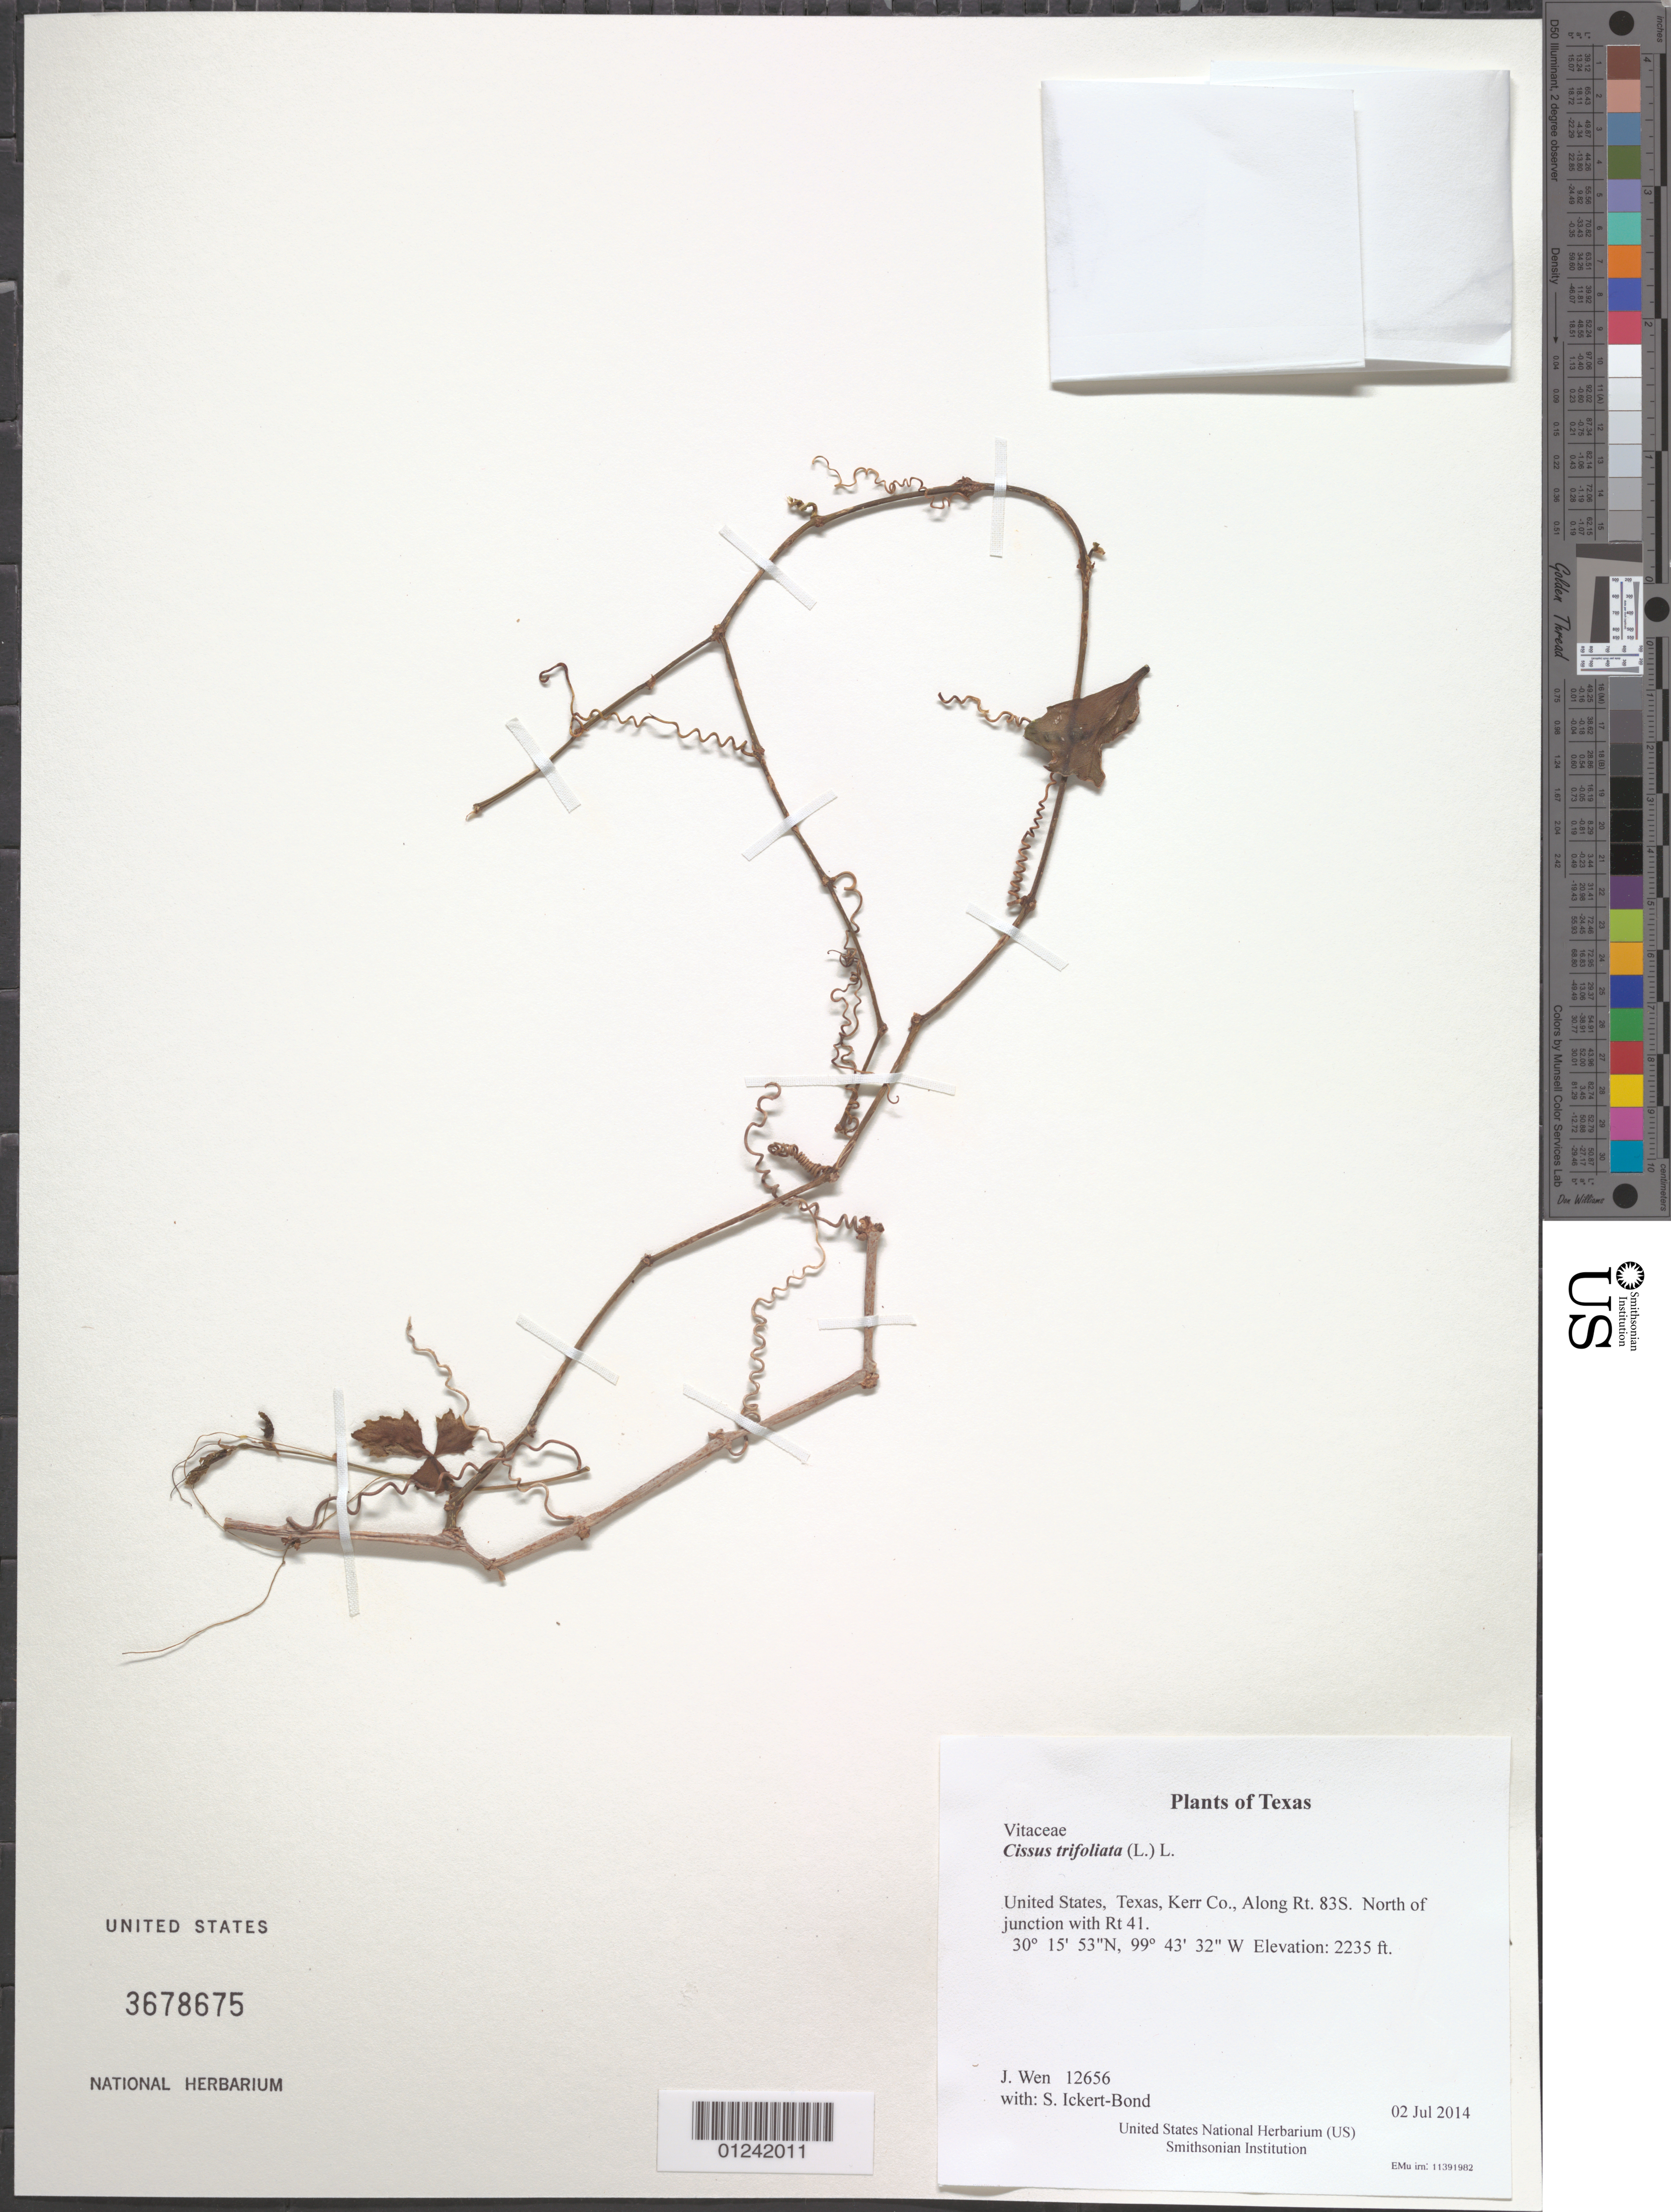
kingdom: Plantae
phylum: Tracheophyta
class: Magnoliopsida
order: Vitales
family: Vitaceae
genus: Cissus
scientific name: Cissus trifoliata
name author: (L.) L.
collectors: J. Wen & S. Ickert-Bond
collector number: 12656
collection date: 2014-07-02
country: United States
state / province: Texas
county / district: Kerr Co.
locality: Along Rt. 83S. North of junction with Rt 41.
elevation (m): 681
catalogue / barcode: US 3678675